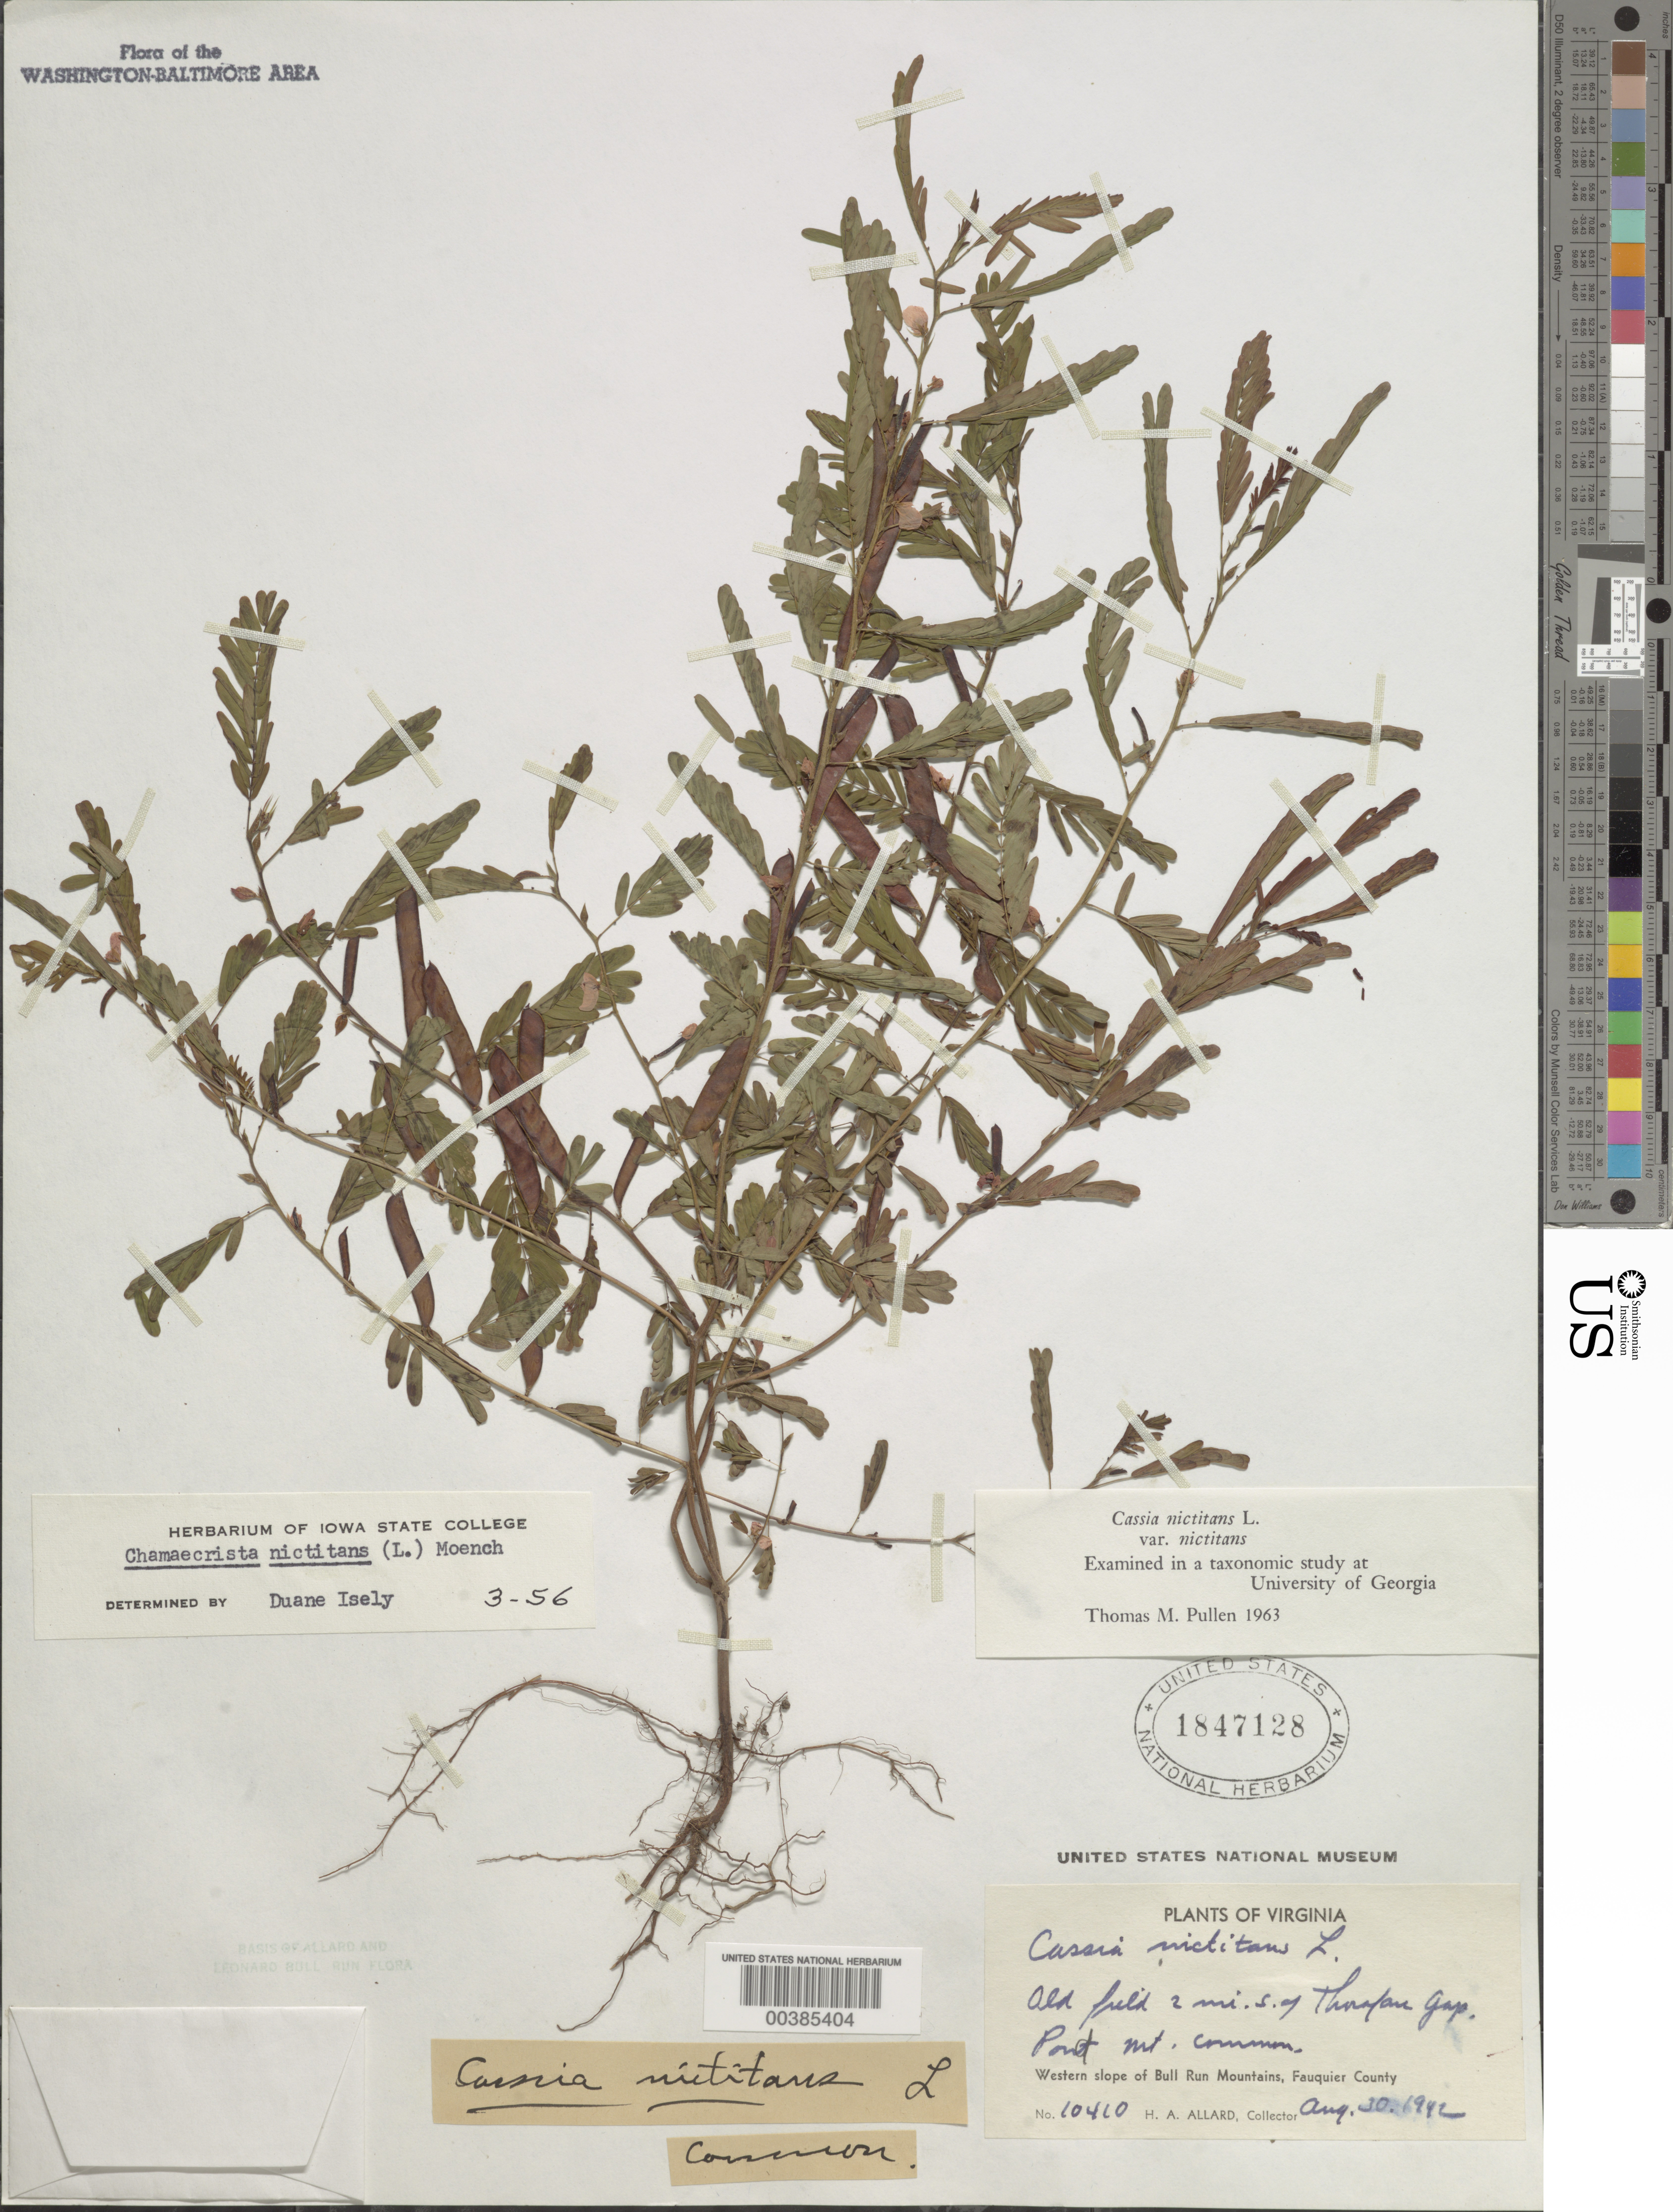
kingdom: Plantae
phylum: Tracheophyta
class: Magnoliopsida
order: Fabales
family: Fabaceae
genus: Chamaecrista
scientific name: Chamaecrista nictitans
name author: (L.) Moench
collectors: H. A. Allard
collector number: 10410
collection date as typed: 30 Aug 1942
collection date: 1942-08-30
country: United States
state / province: Virginia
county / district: Fauquier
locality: South of Thorofare Gap, Pond Mountains Bull Run Mts.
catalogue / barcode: US 1847128